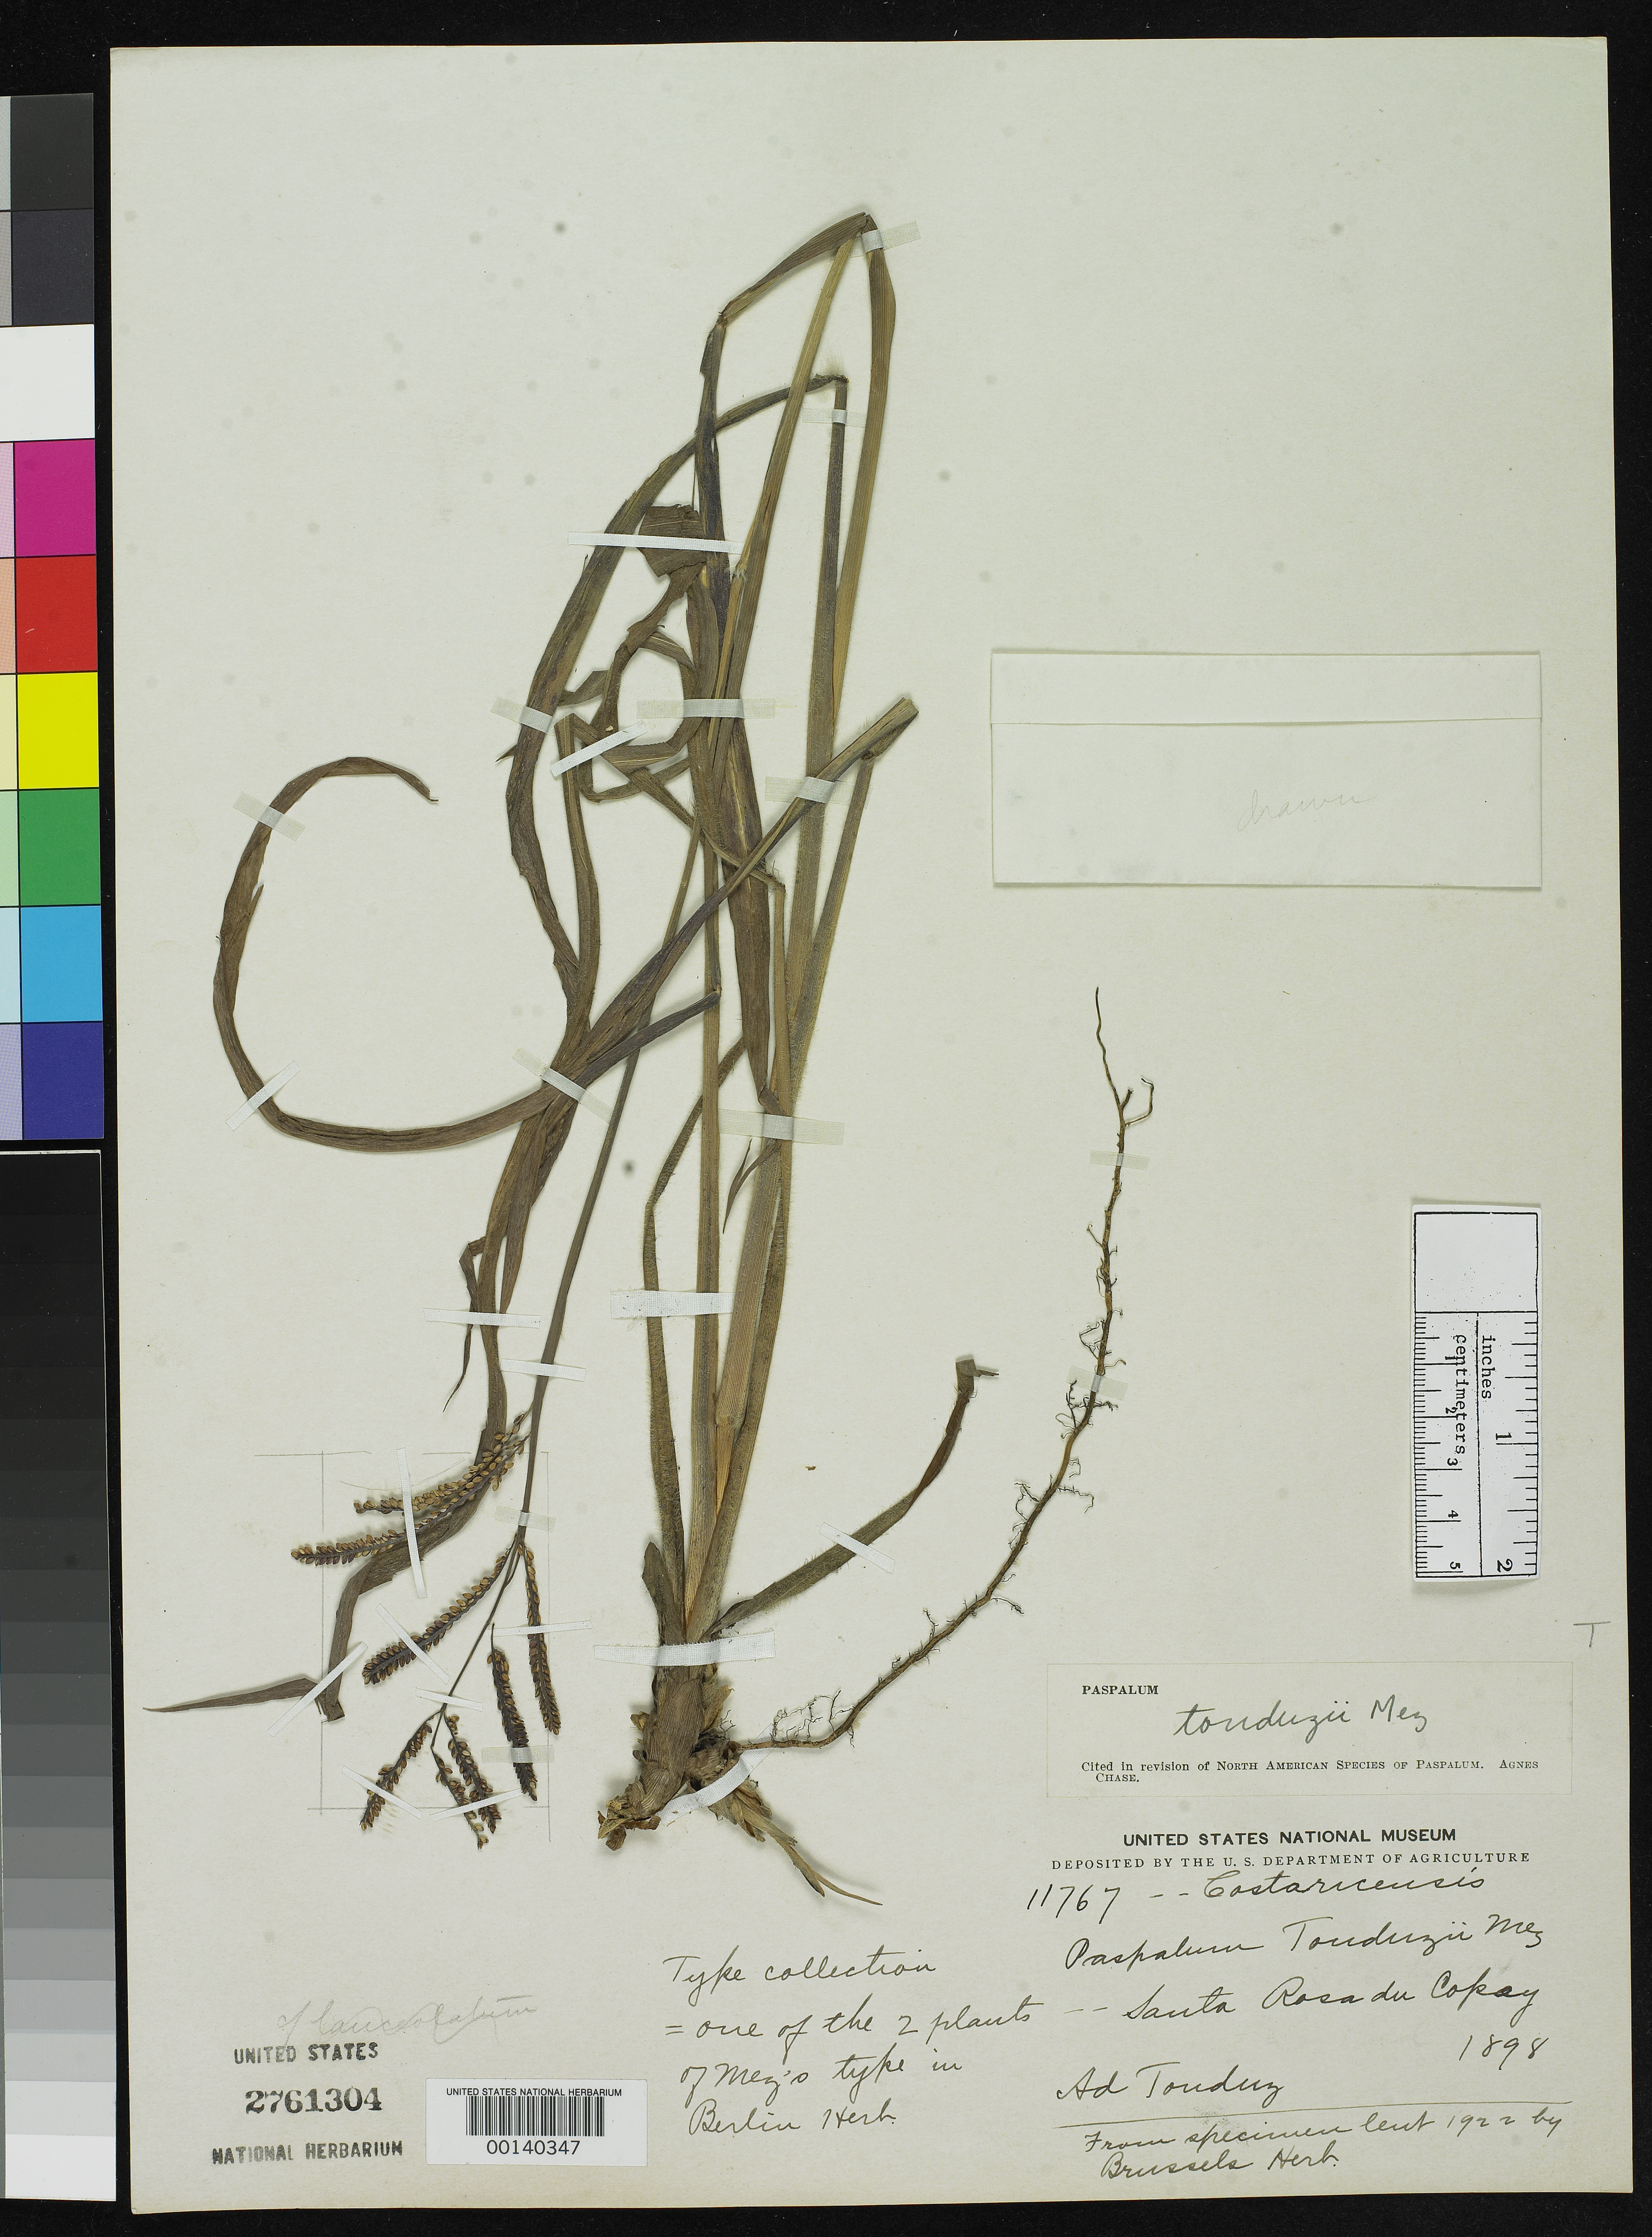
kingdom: Plantae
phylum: Tracheophyta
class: Liliopsida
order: Poales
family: Poaceae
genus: Paspalum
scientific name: Paspalum tonduzii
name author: Mez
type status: Isolectotype; Type Collection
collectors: A. Tonduz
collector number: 11767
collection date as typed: Feb 1898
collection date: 1898-02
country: Costa Rica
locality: Santa Rosa du Copey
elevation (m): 1800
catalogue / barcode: US 2761304